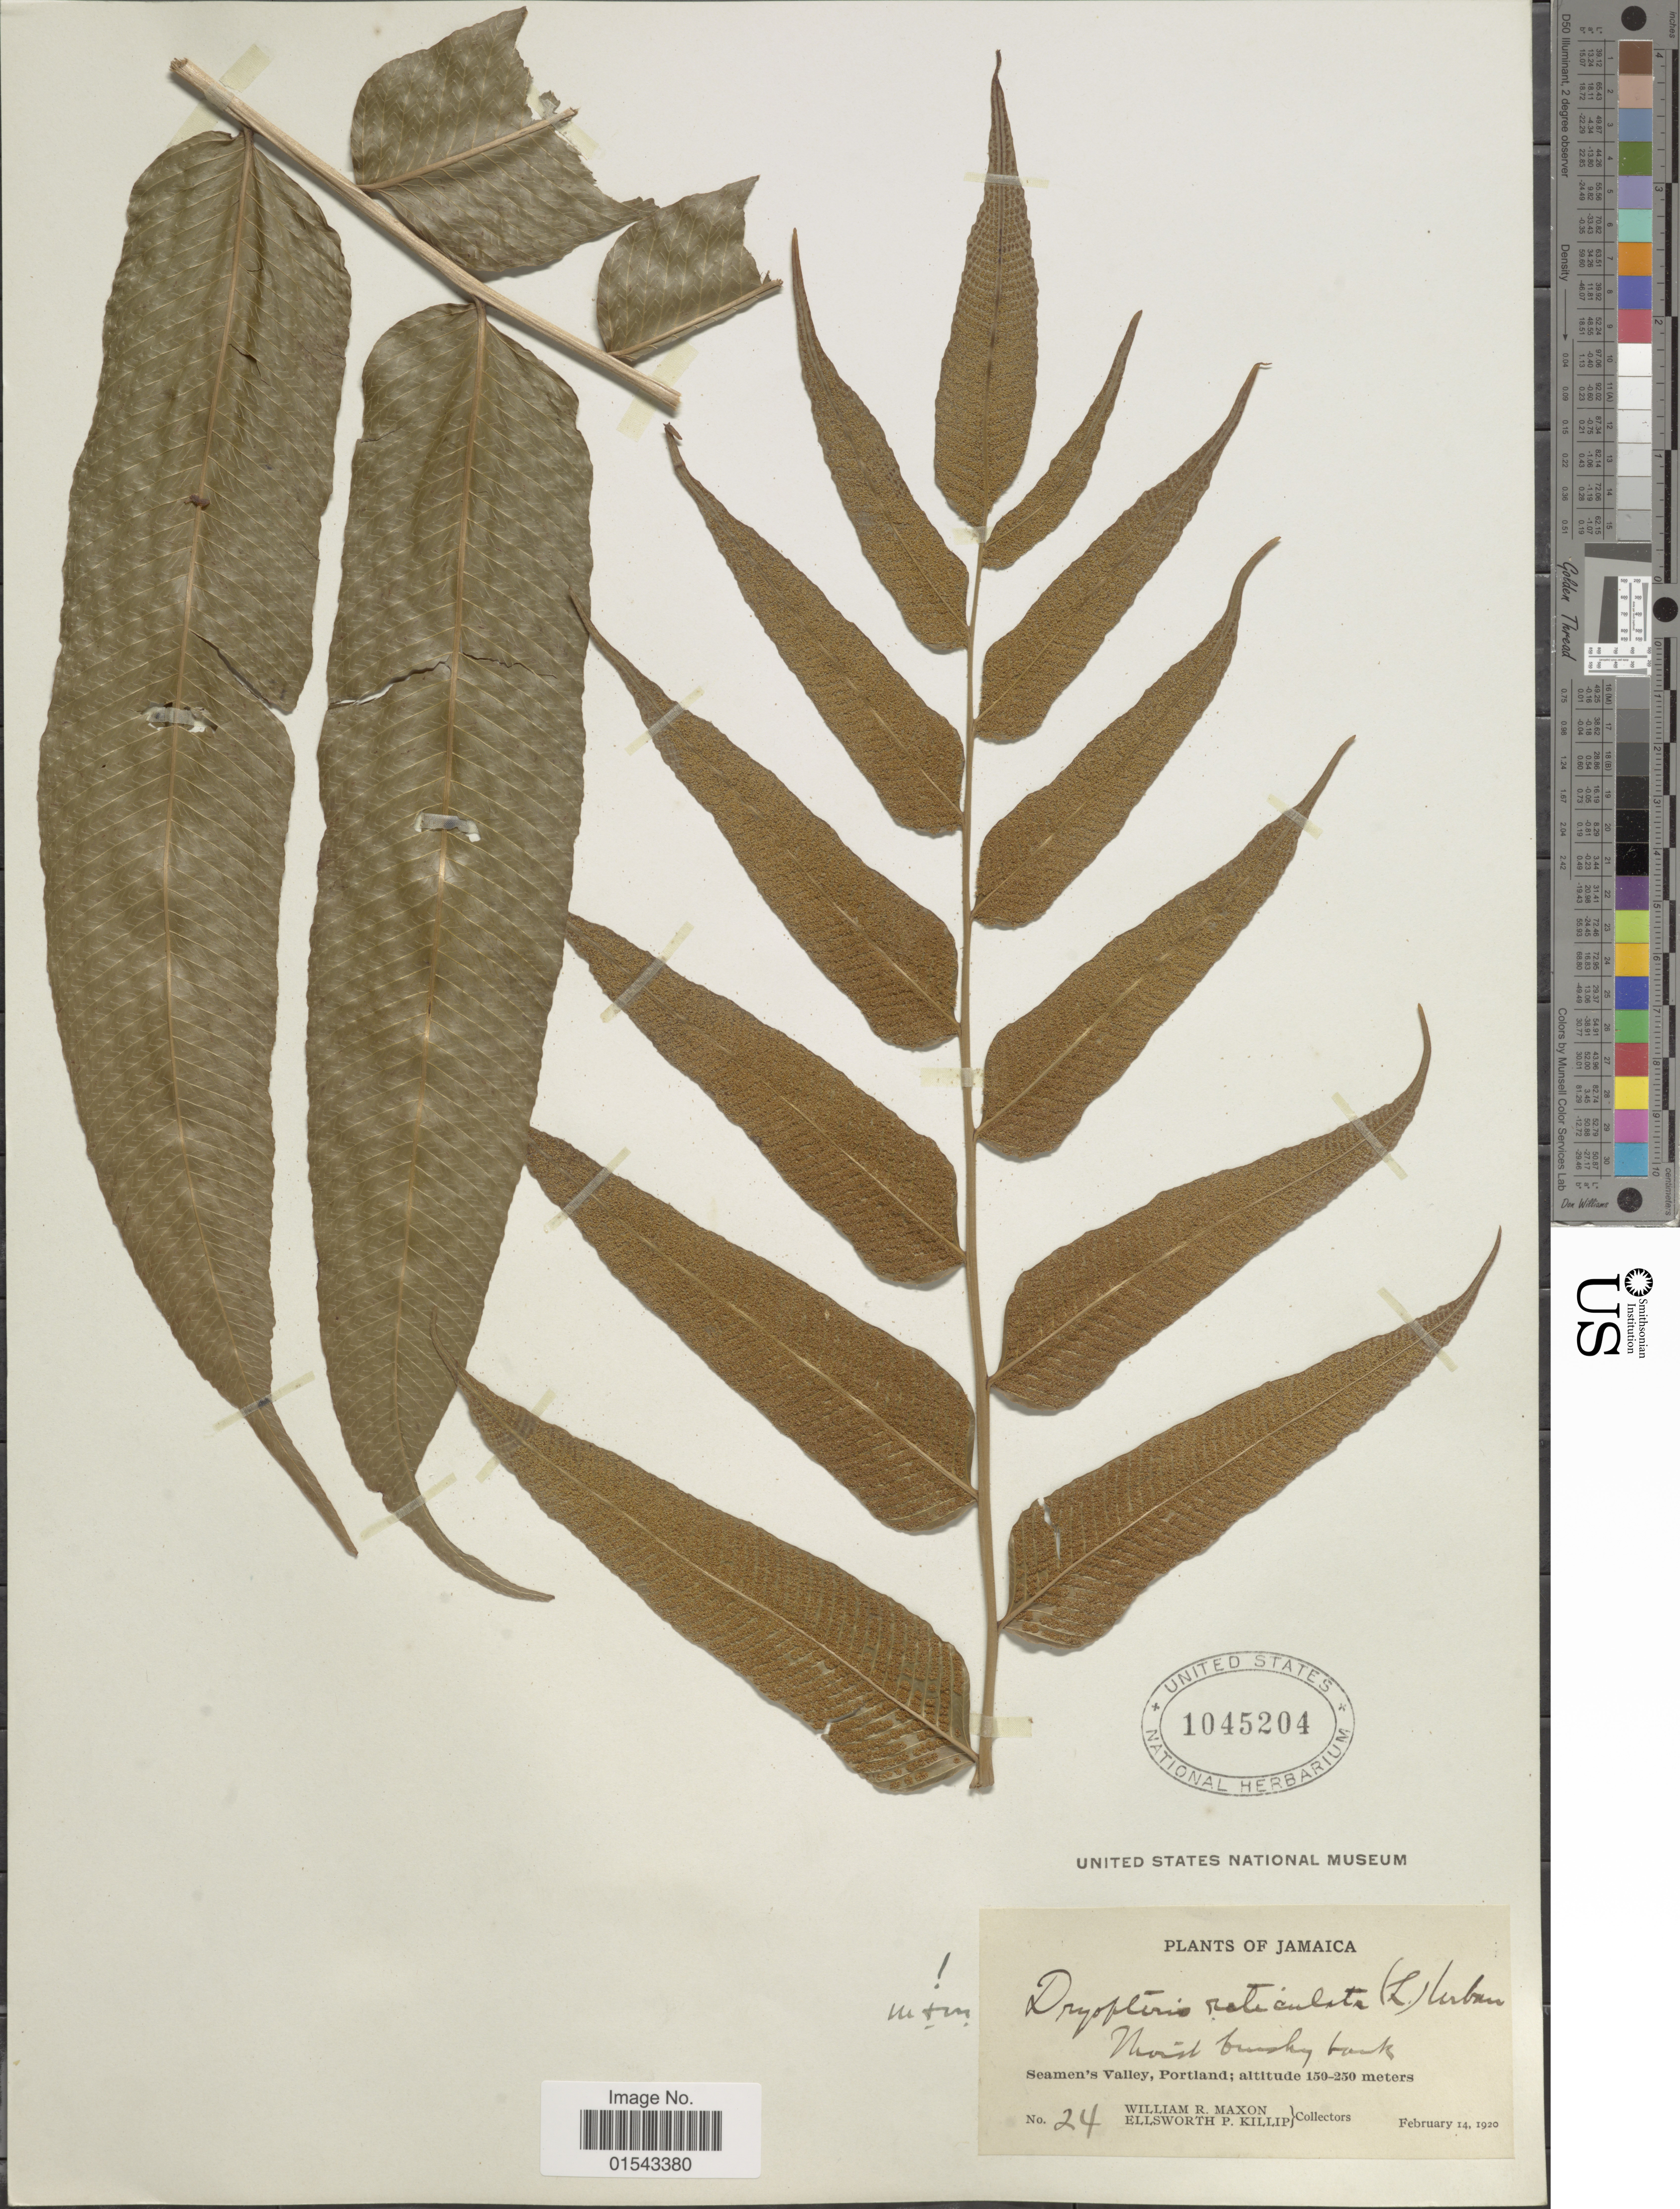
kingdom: Plantae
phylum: Tracheophyta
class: Polypodiopsida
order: Polypodiales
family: Thelypteridaceae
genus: Meniscium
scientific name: Meniscium reticulatum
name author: (L.) Sw.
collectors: W. R. Maxon & E. P. Killip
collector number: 24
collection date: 1920-02-14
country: Jamaica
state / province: Portland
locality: Seamen's Valley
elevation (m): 150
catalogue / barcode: US 1045204